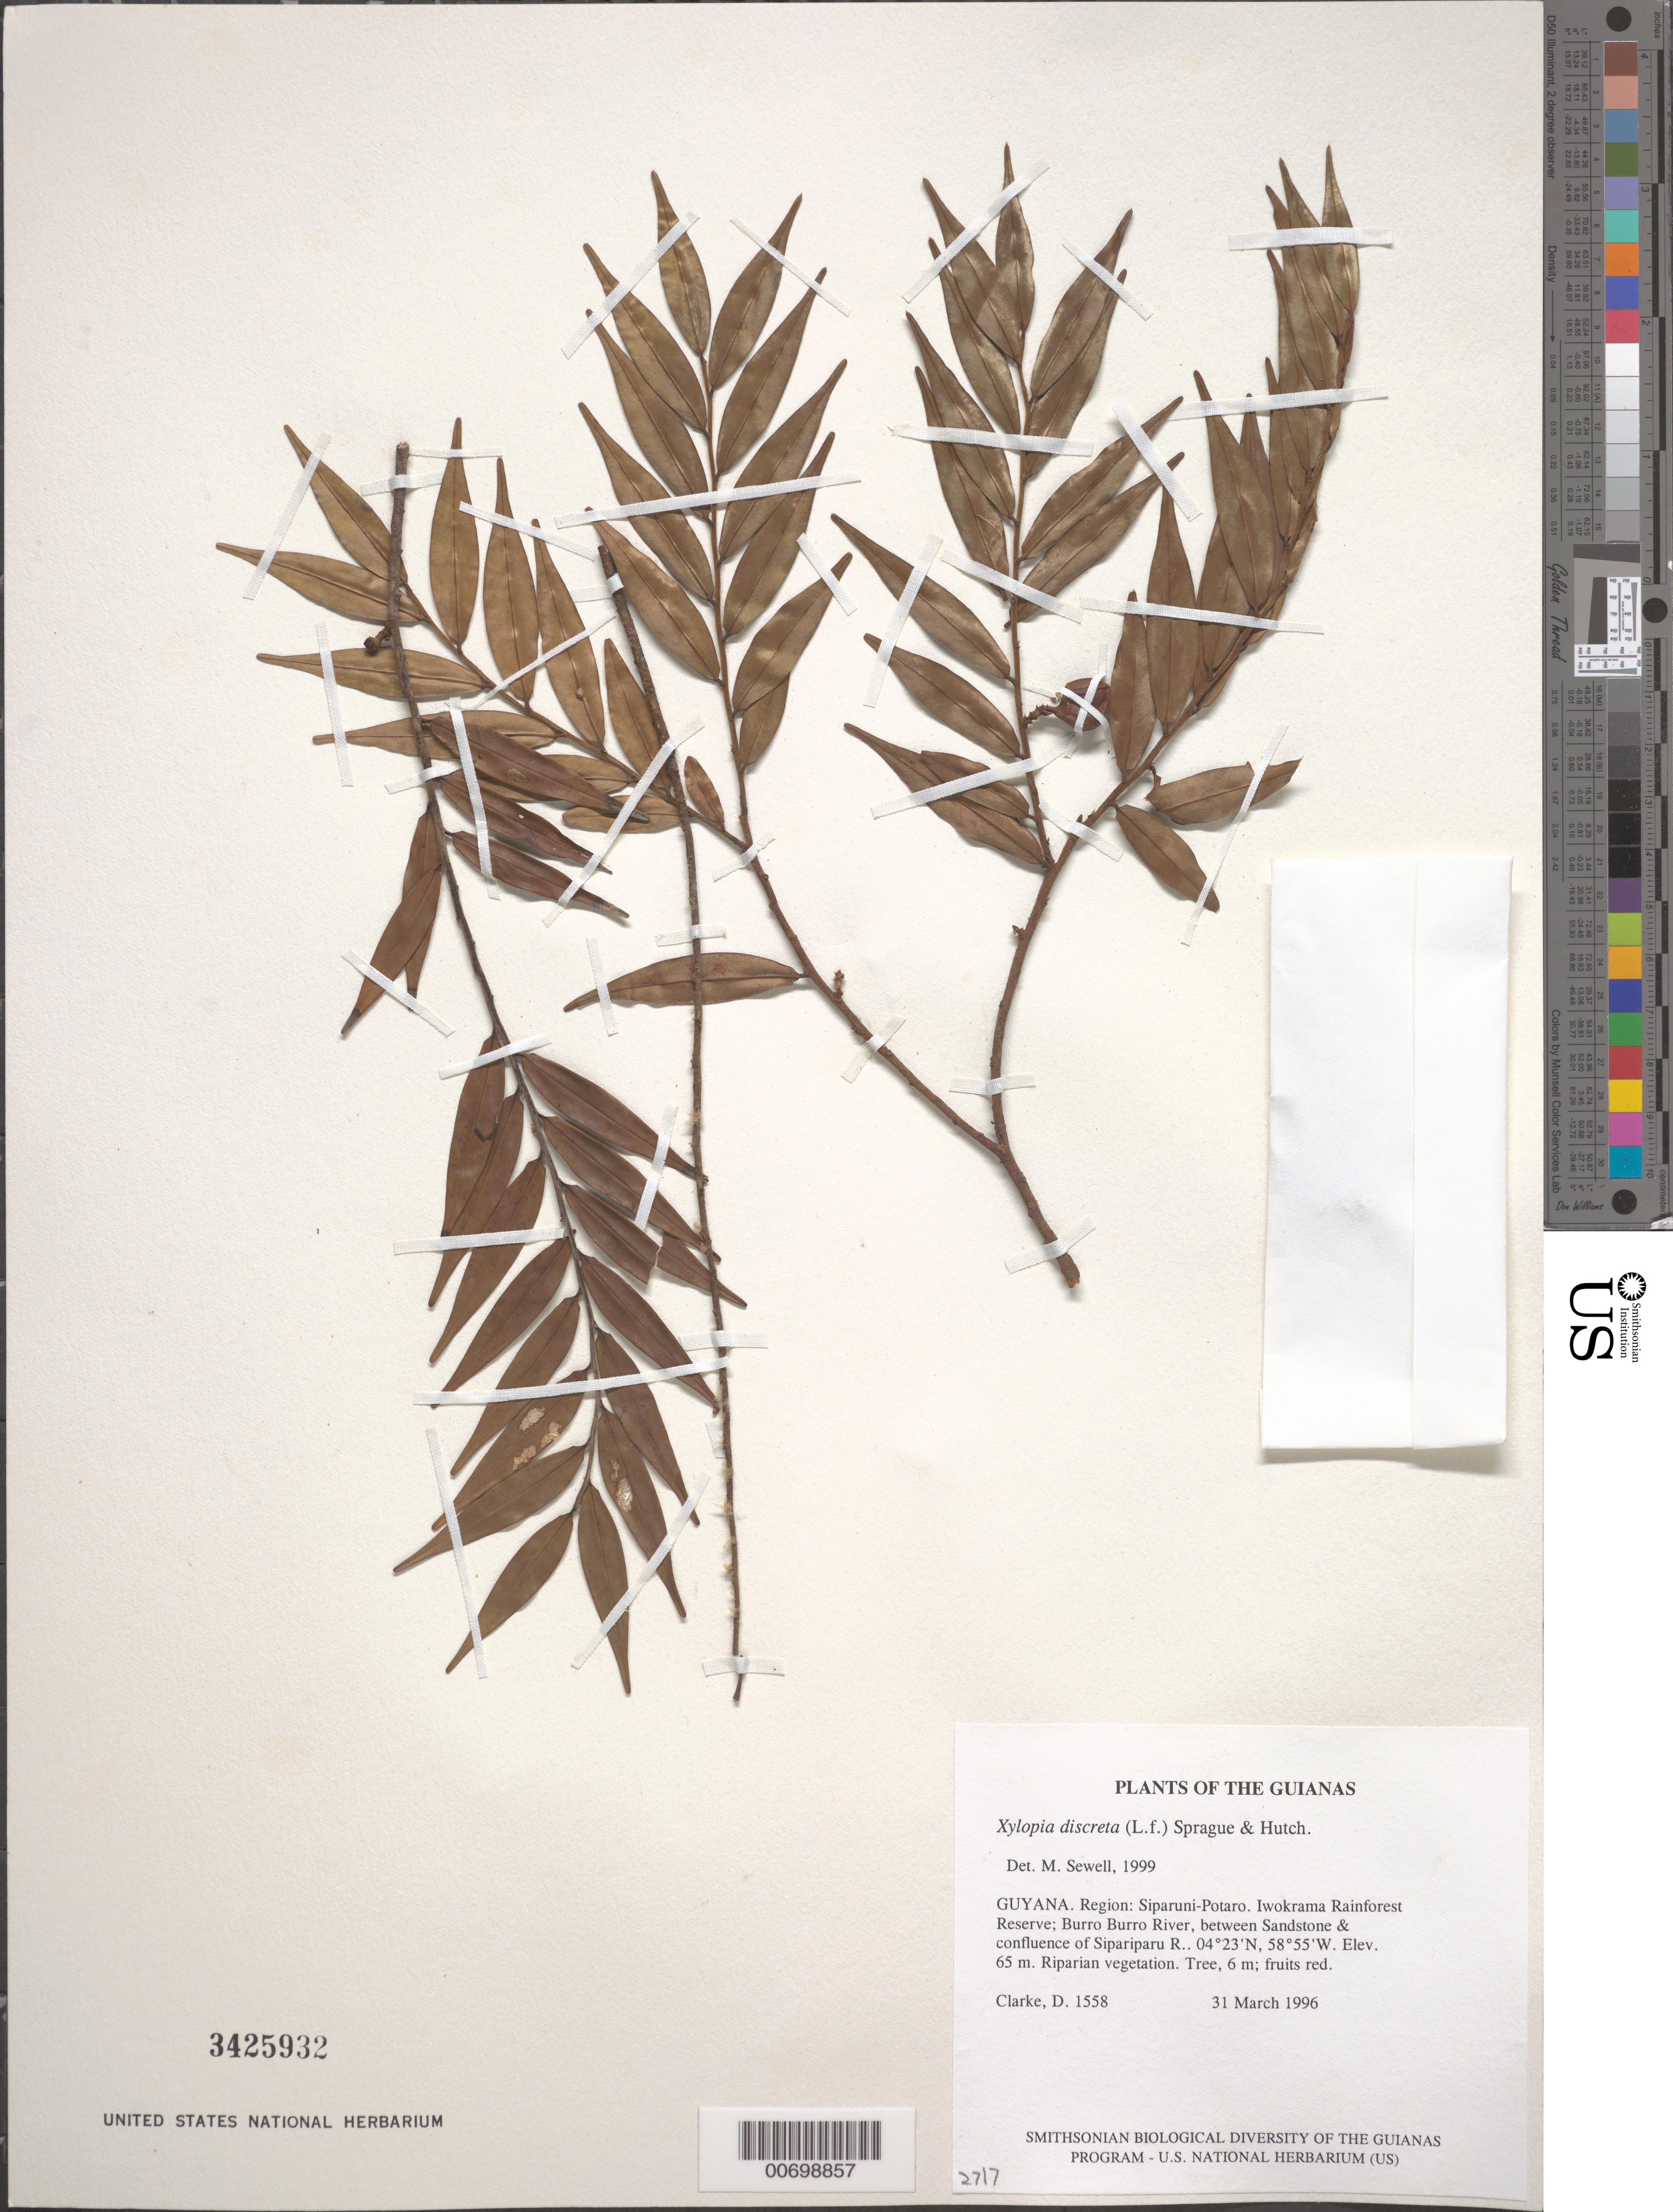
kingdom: Plantae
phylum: Tracheophyta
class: Magnoliopsida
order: Magnoliales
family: Annonaceae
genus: Xylopia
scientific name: Xylopia discreta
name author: (L. f.) Sprague & Hutch.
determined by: Sewell, M.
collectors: H. D. Clarke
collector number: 1558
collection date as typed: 31 March 1996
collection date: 1996-03-31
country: Guyana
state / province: Potaro-Siparuni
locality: Iwokrama Rainforest Reserve; Burro Burro River, between Sandstone & confluence of Sipariparu R.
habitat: Riparian vegetation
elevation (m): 65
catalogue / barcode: US 3245932